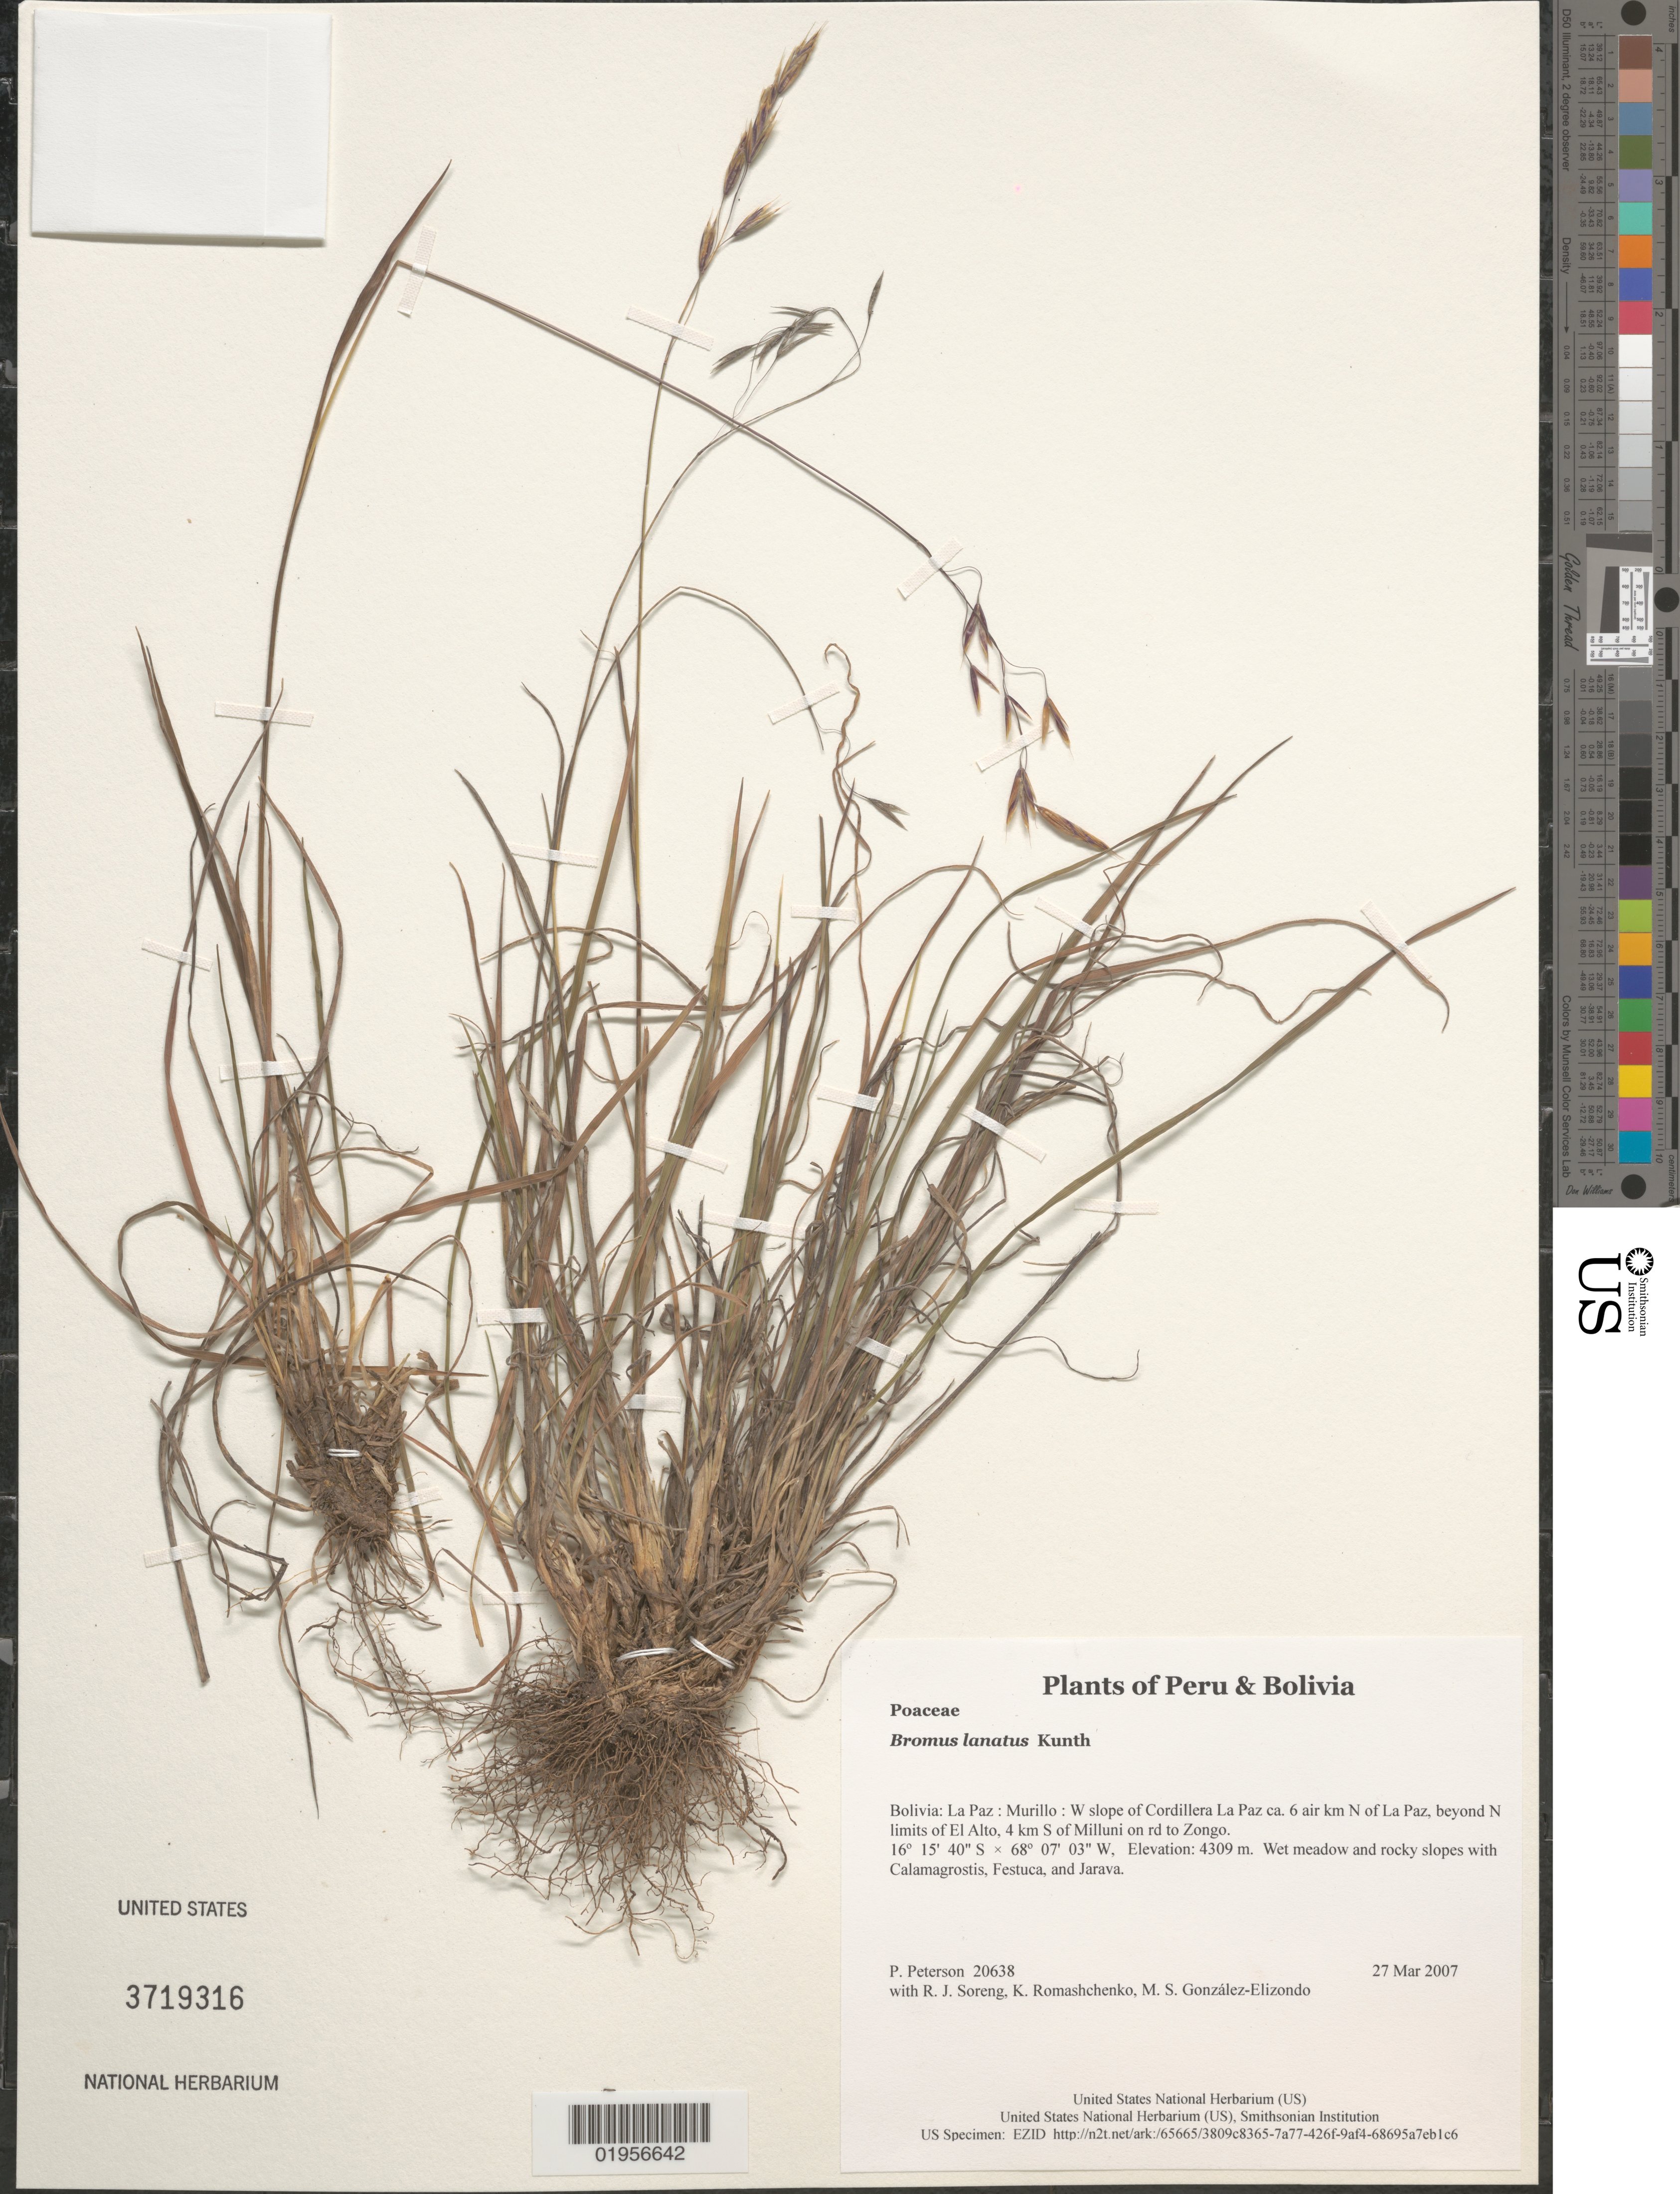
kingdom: Plantae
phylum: Tracheophyta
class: Liliopsida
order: Poales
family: Poaceae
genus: Bromus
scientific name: Bromus lanatus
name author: Kunth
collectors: P. M. Peterson, R. J. Soreng, K. Romashchenko & M. S. González-Elizondo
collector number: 20638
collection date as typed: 27 Mar 2007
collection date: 2007-03-27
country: Bolivia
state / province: La Paz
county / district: Murillo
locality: W slope of Cordillera La Paz ca. 6 air km N of La Paz, beyond N limits of El Alto, 4 km S of Milluni on rd to Zongo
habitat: Wet meadow and rocky slopes with Calamagrostis, Festuca, and Jarava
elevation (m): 4309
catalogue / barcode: US 3719316